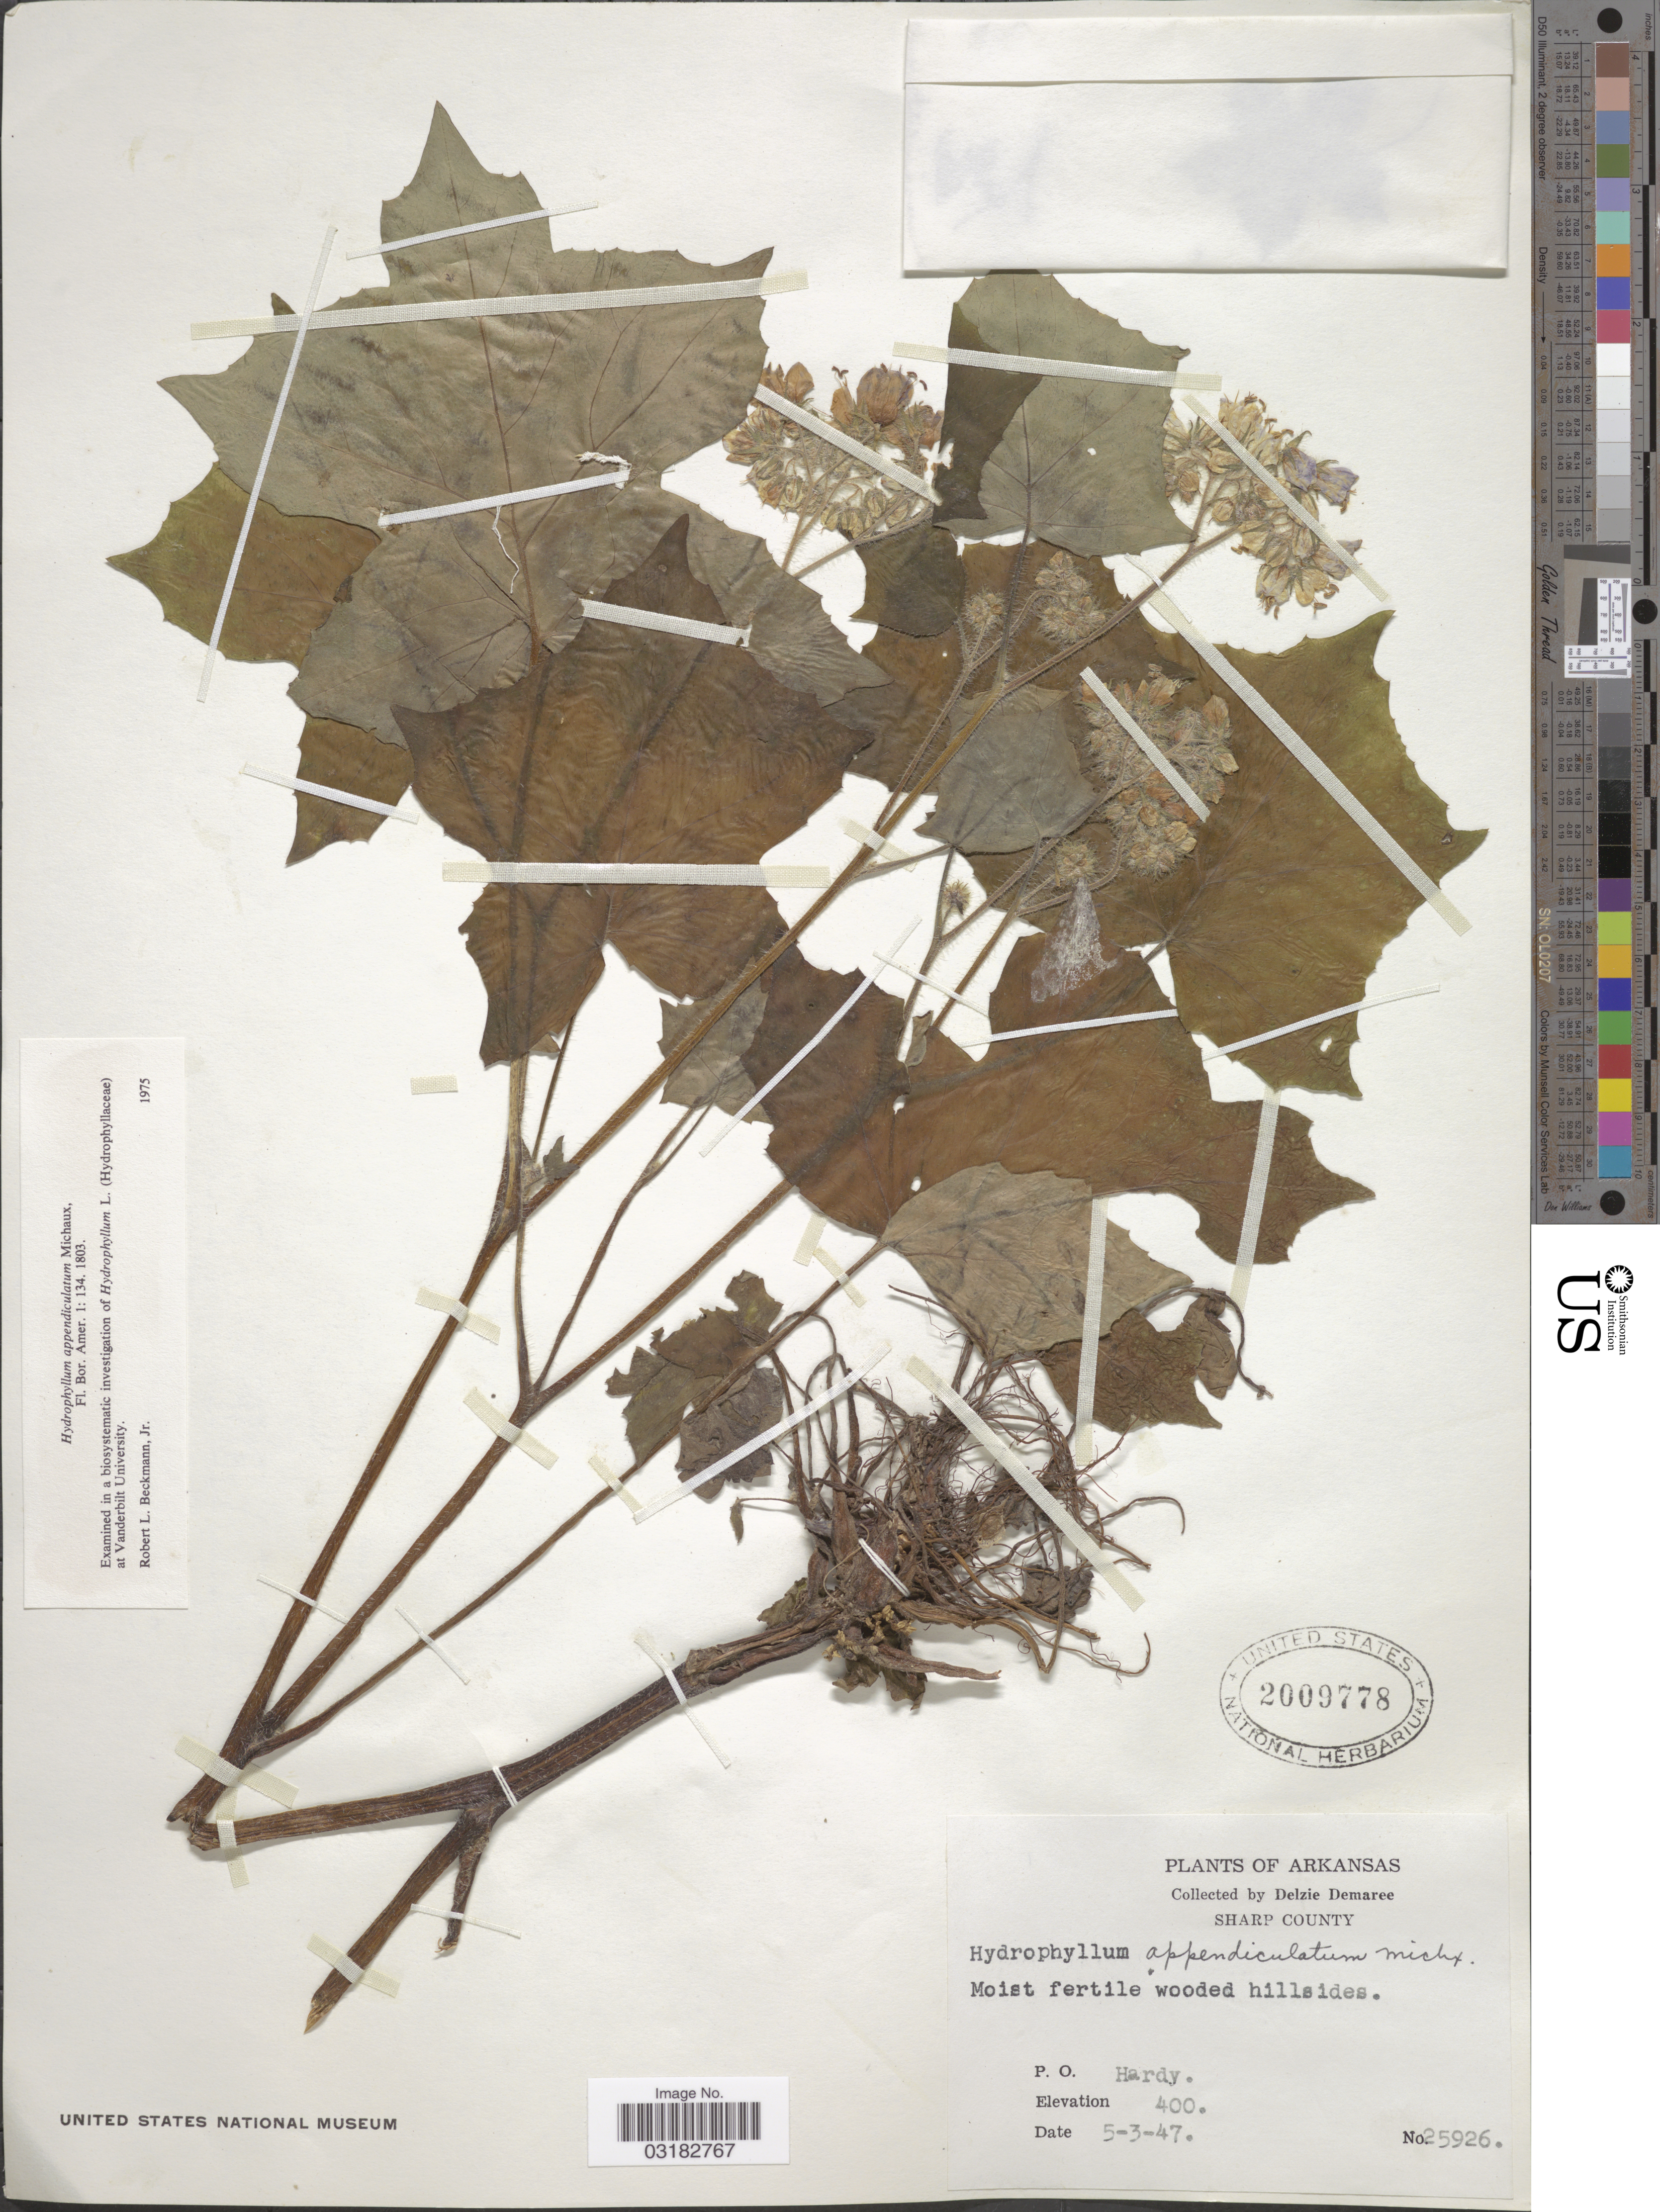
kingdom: Plantae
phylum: Tracheophyta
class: Magnoliopsida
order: Boraginales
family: Hydrophyllaceae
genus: Hydrophyllum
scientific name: Hydrophyllum appendiculatum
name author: Michx.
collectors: D. Demaree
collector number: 25926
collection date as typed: Transcribed d/m/y: 3/5/47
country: United States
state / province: Arkansas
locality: Sharp County. P.O. Hardy.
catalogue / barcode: US 2009778